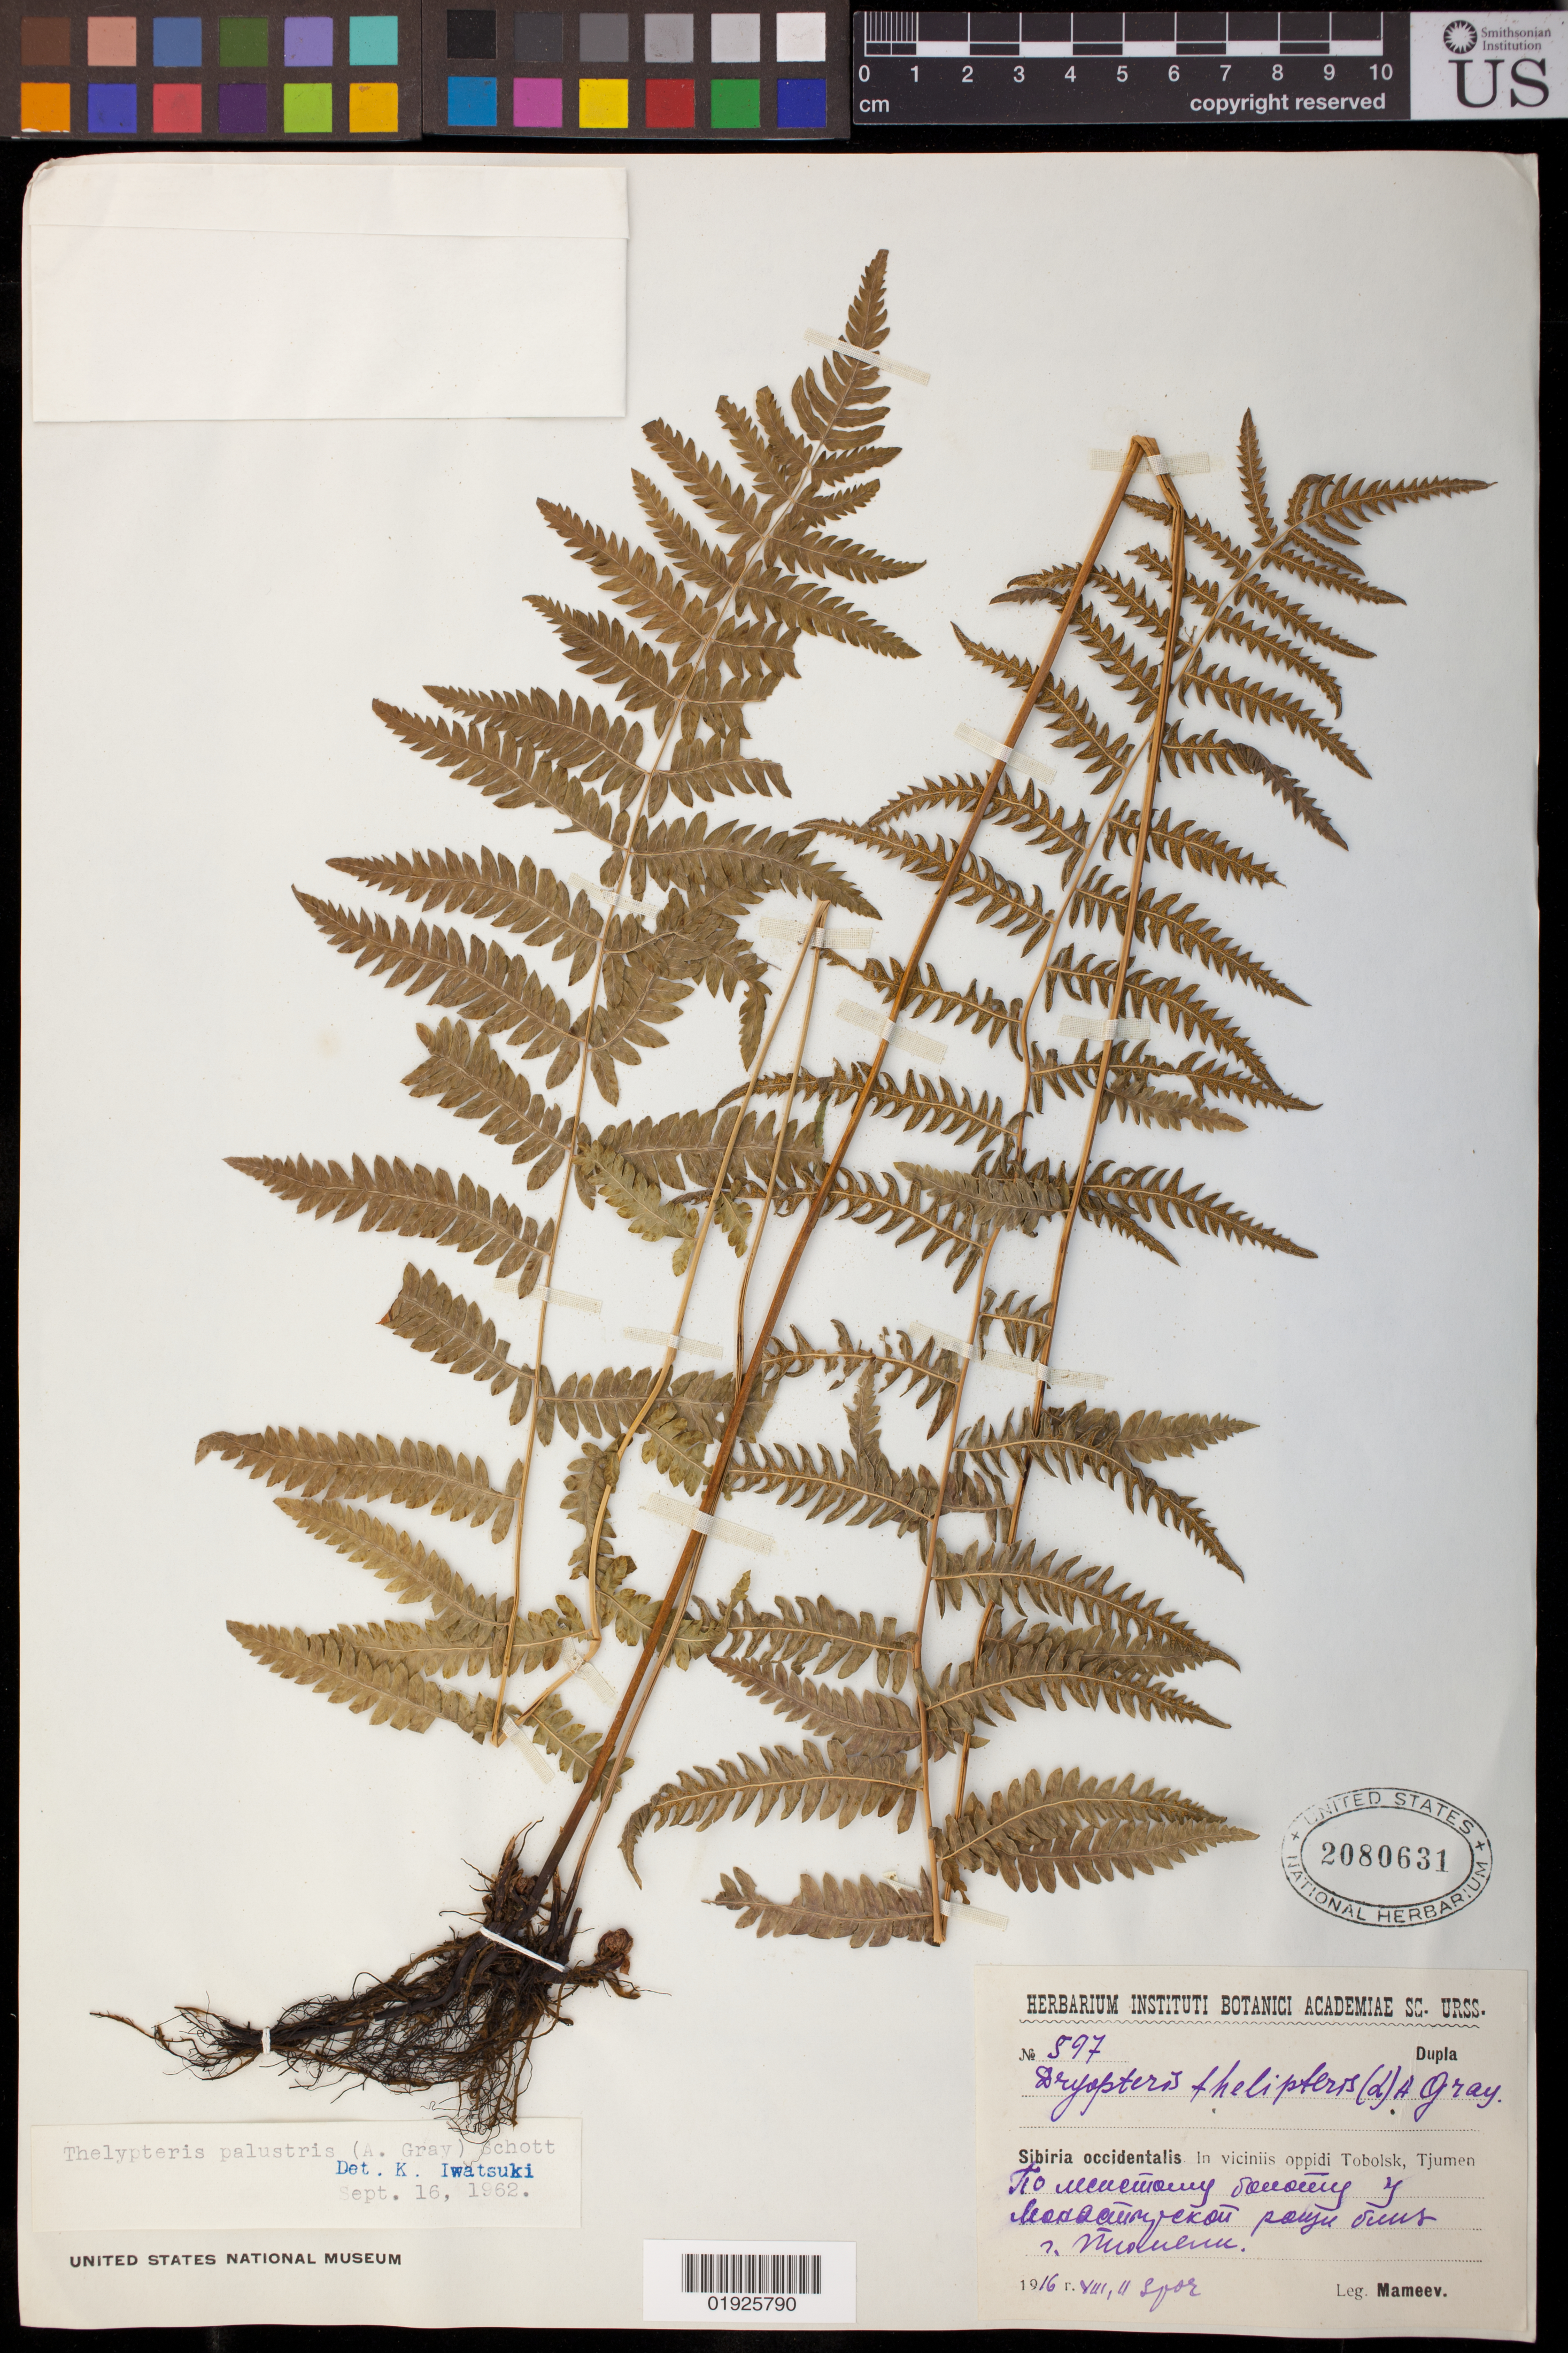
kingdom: Plantae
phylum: Tracheophyta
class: Polypodiopsida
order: Polypodiales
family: Thelypteridaceae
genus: Thelypteris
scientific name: Thelypteris palustris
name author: (Salisb.) Schott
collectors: Mameev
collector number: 597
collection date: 1916-08-11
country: Russian Federation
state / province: Tyumen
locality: Sibiria occidentalis. in viciniis oppidi Tobolk, Tjumen.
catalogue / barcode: US 2080631